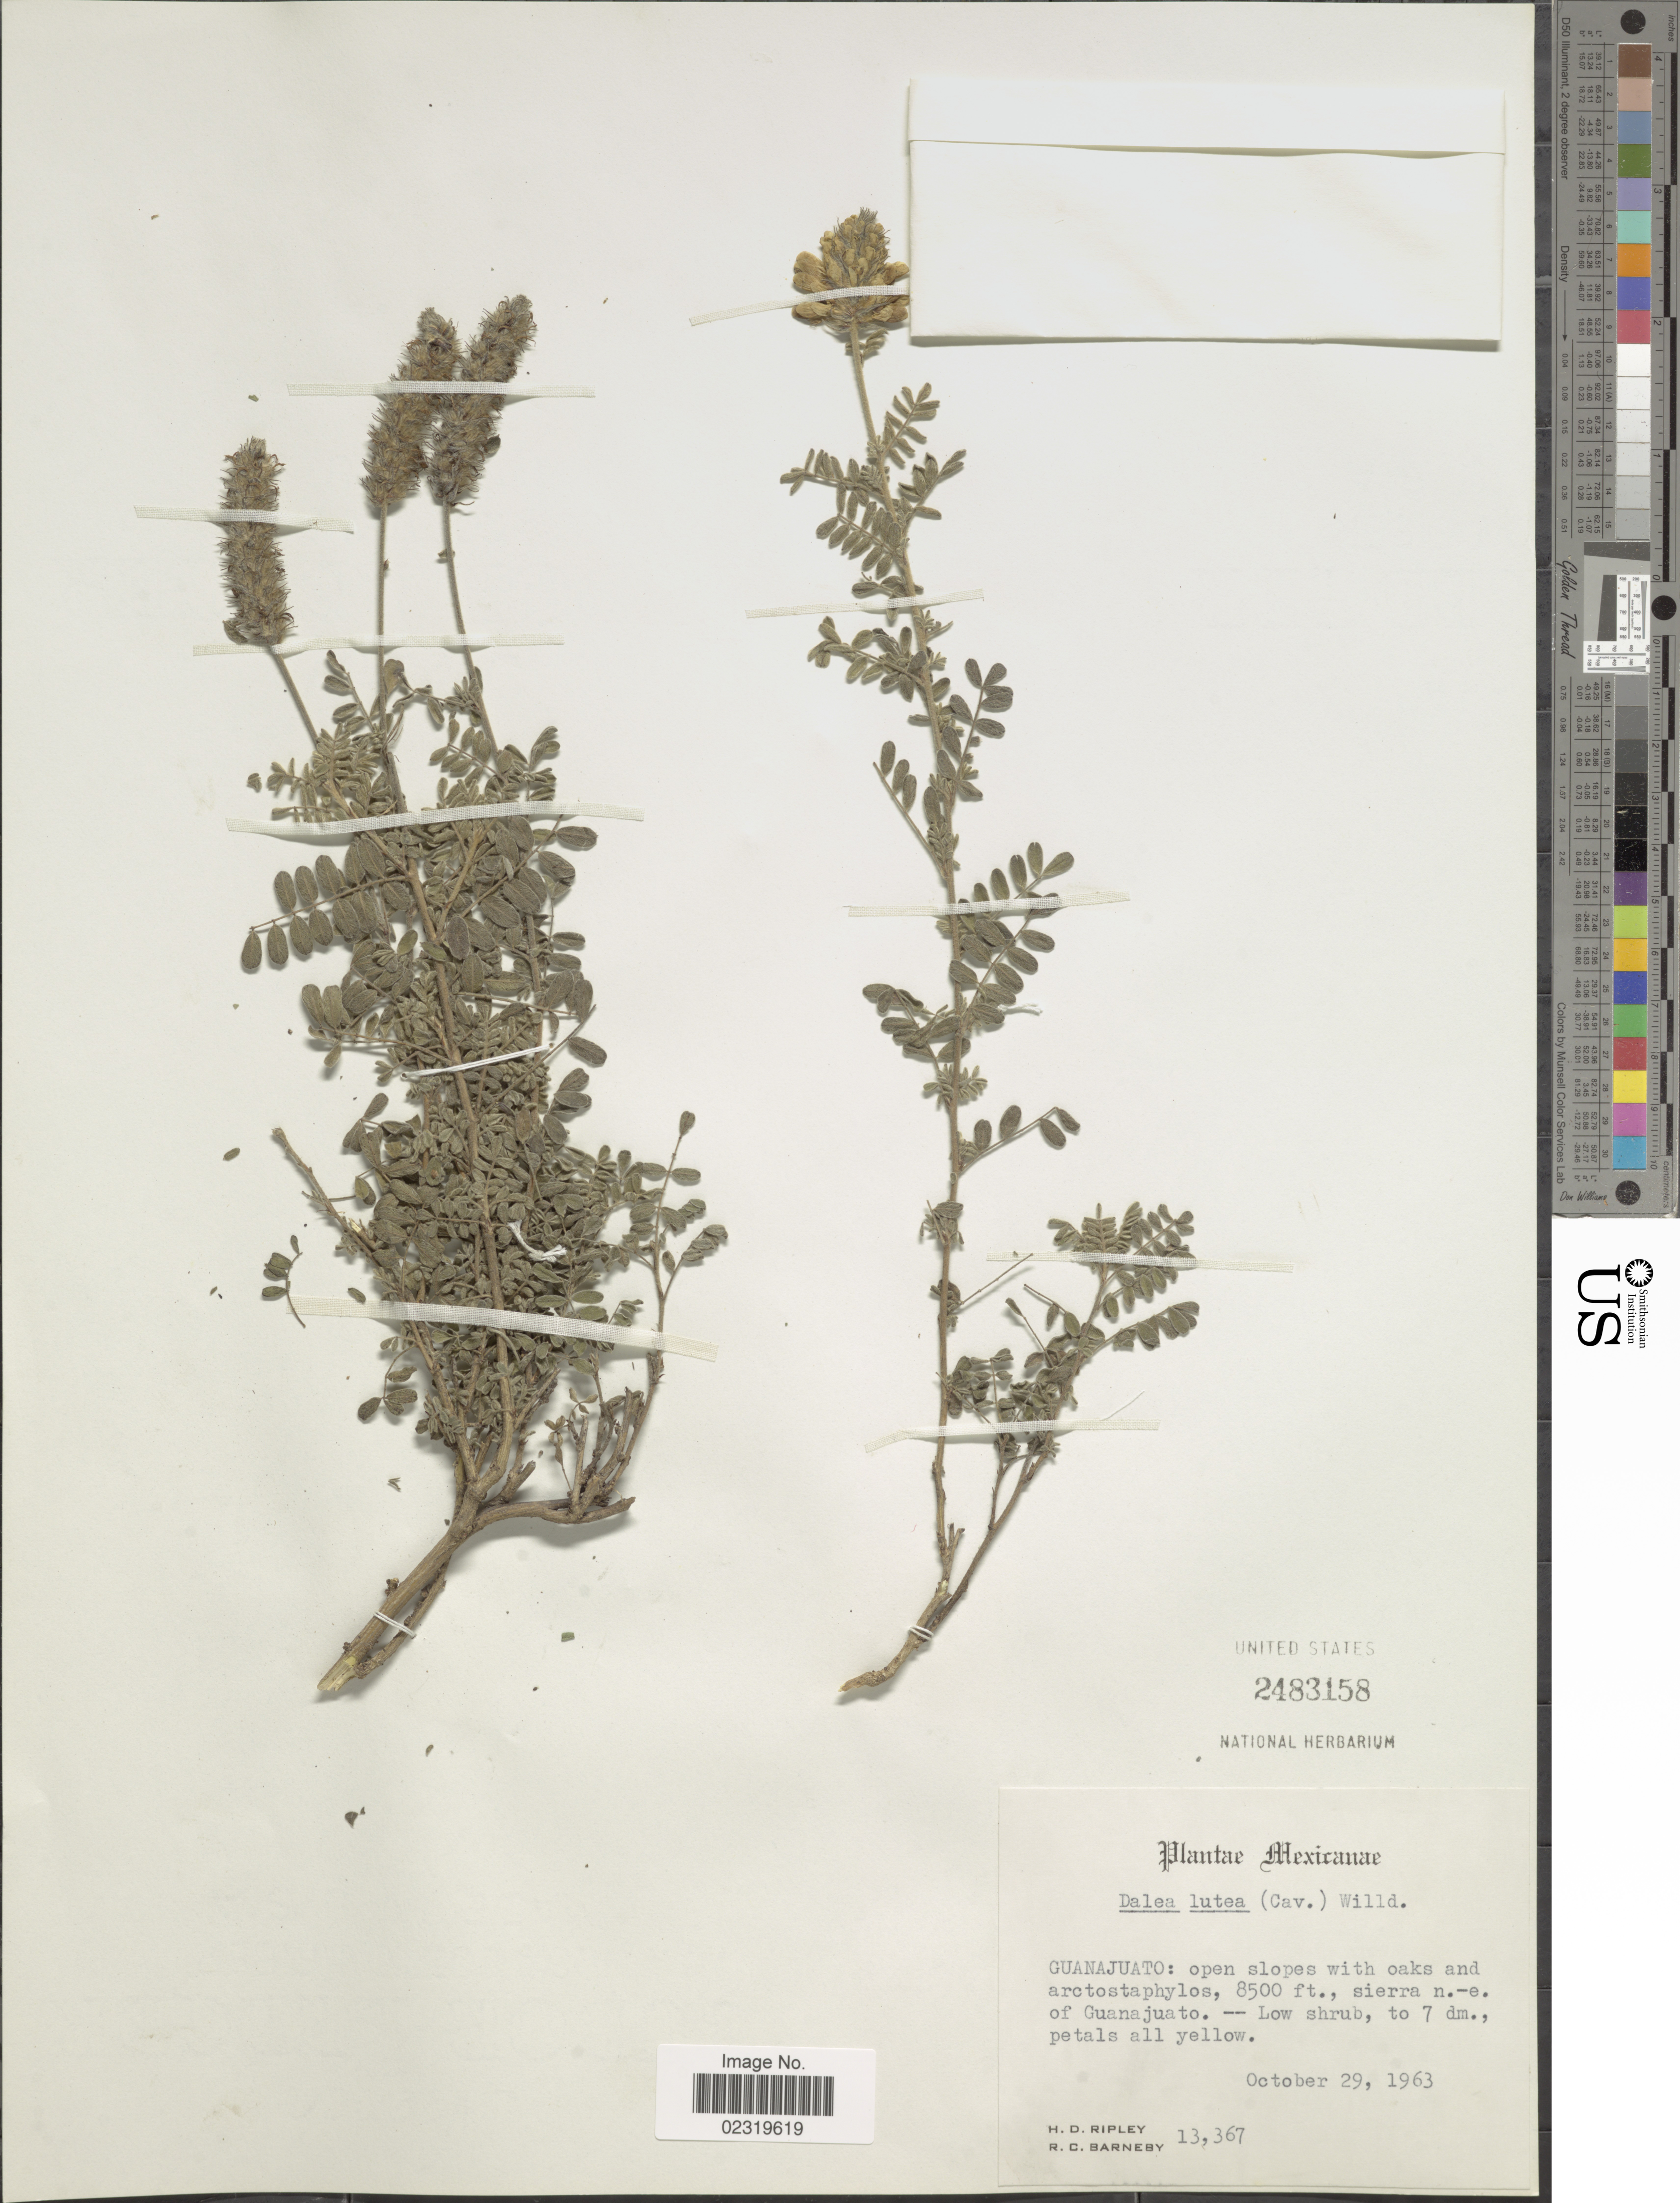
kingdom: Plantae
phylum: Tracheophyta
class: Magnoliopsida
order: Fabales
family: Fabaceae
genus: Dalea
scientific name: Dalea lutea var. lutea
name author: (Cav.) Willd.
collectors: H. Ripley & R. C. Barneby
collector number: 13367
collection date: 1963-10-29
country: Mexico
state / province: Guanajuato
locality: Sierra n.-e. of Guanajuato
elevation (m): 2591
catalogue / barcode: US 2483158